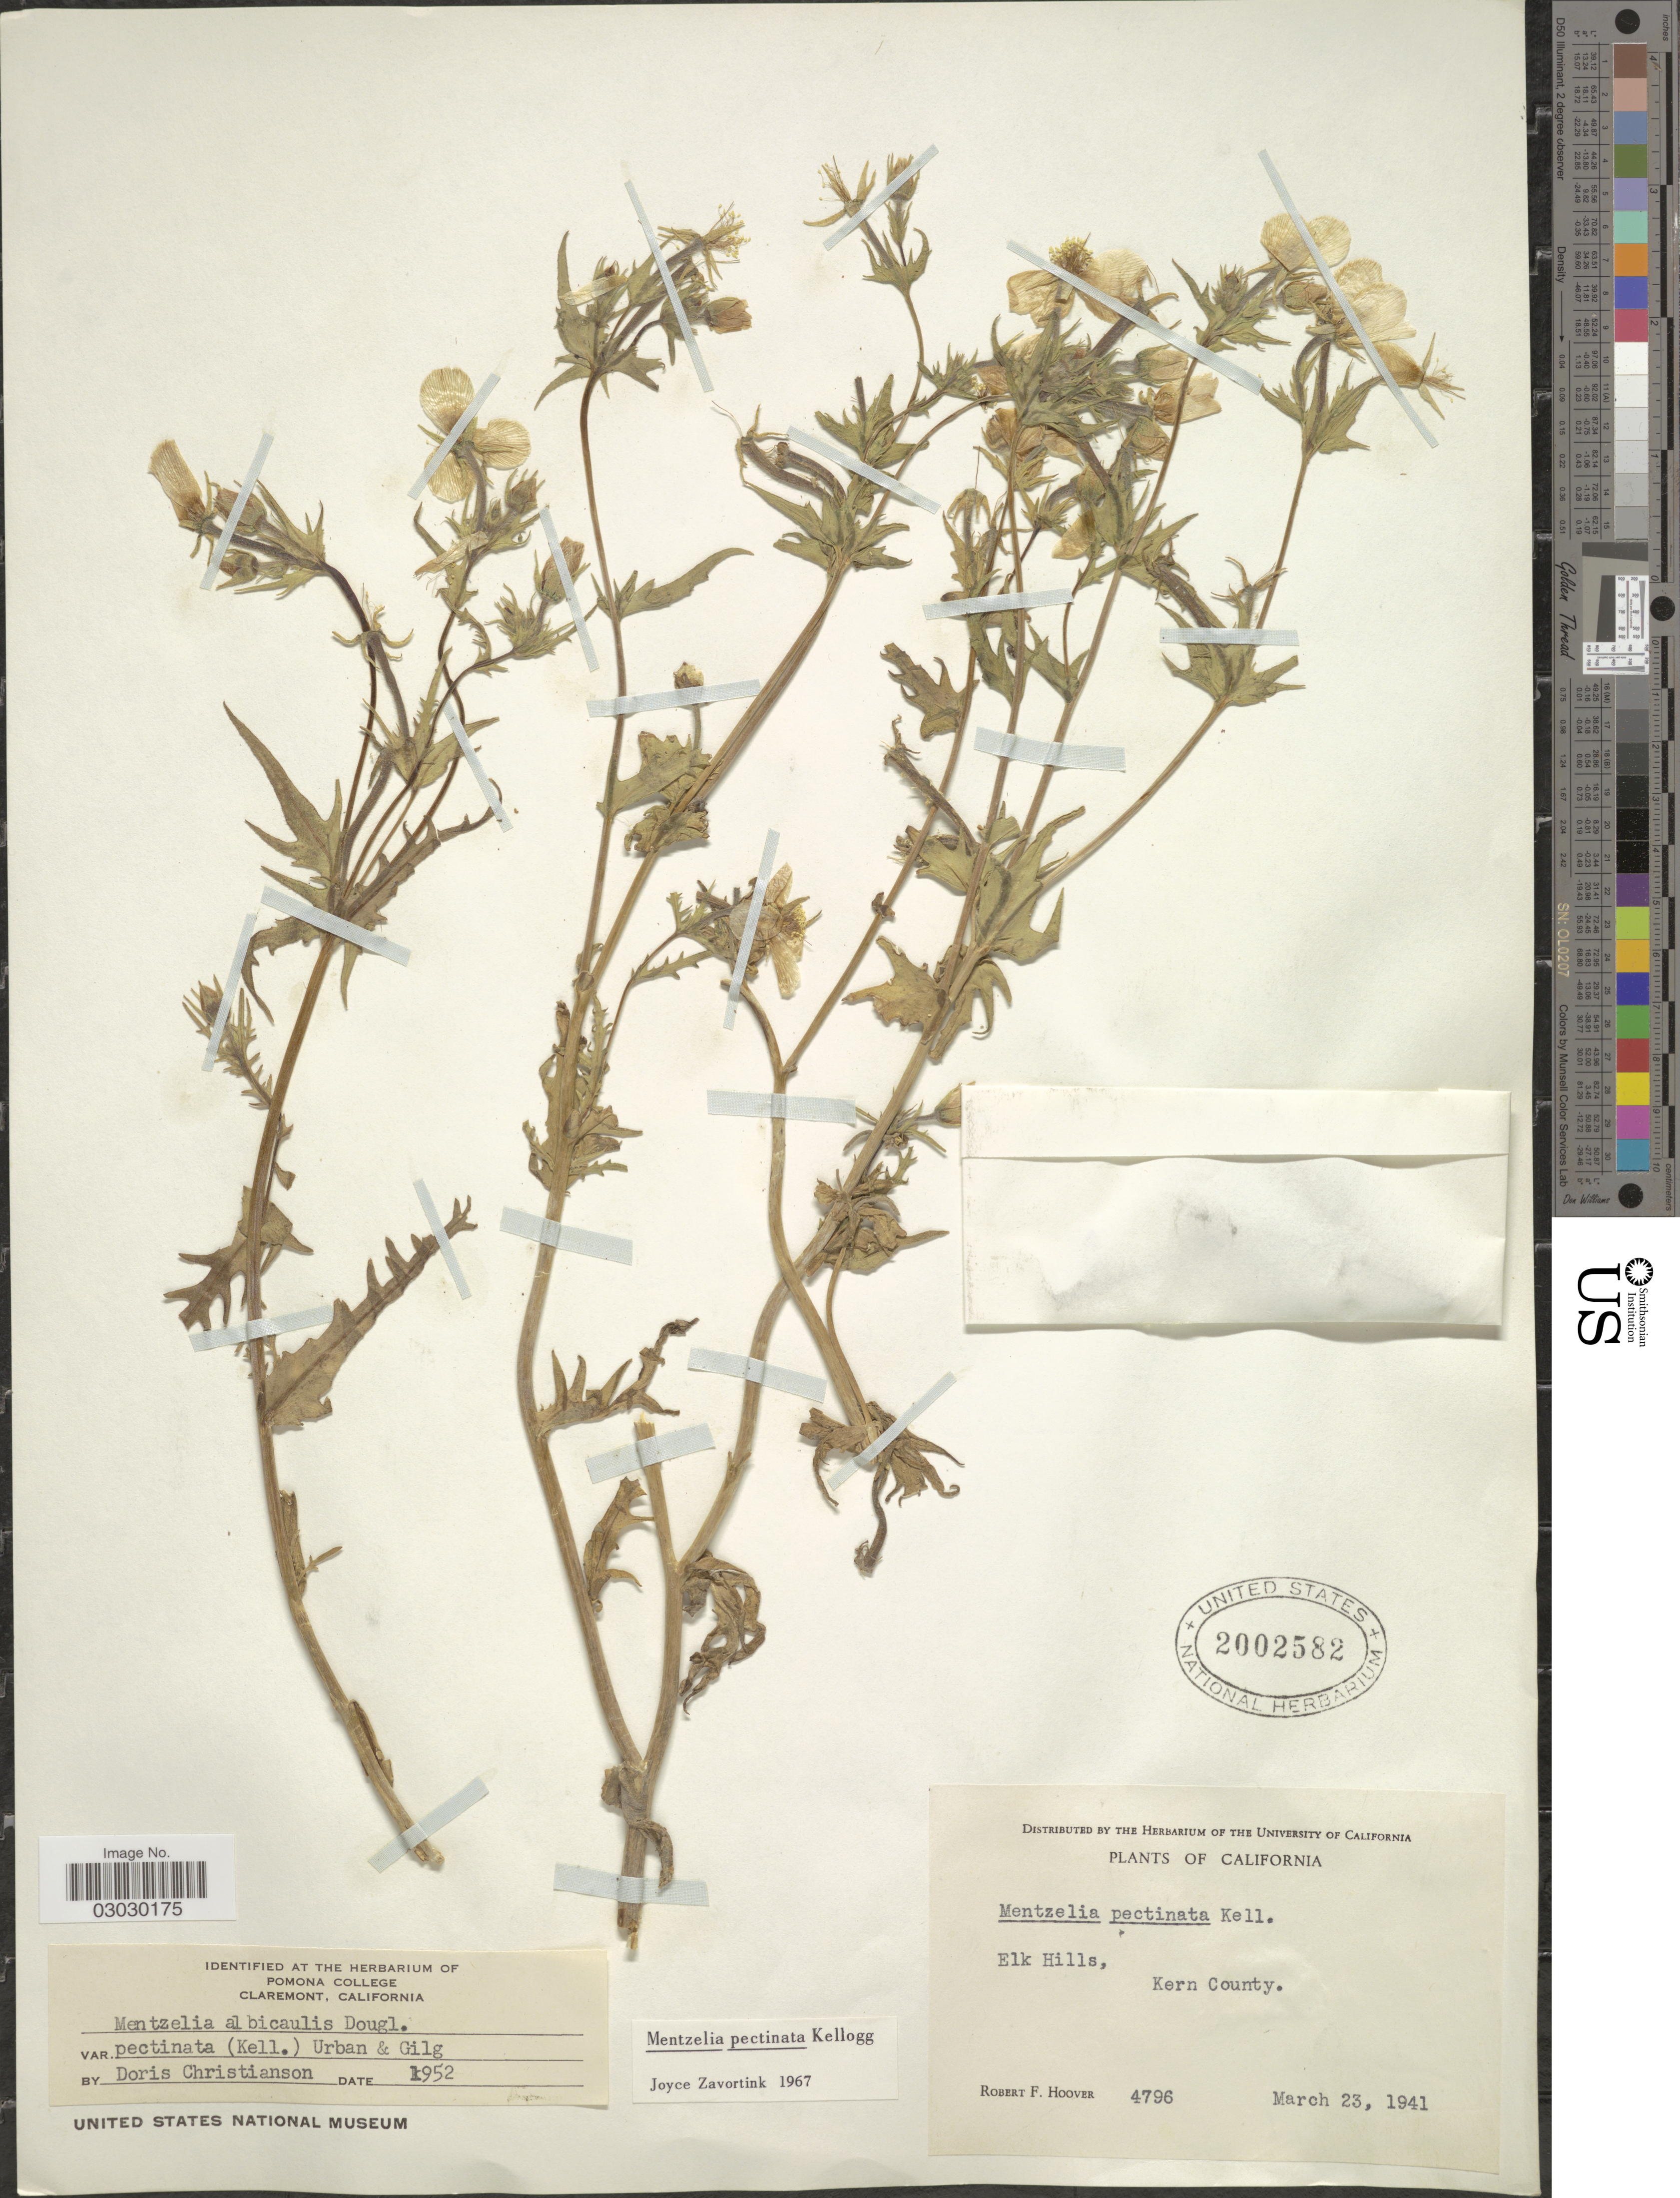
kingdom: Plantae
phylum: Tracheophyta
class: Magnoliopsida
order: Cornales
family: Loasaceae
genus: Mentzelia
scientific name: Mentzelia pectinata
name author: Kellogg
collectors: R. F. Hoover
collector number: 4796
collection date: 1941-03-23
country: United States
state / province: California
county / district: Kern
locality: Elk Hills, Kern County.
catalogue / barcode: US 2002582